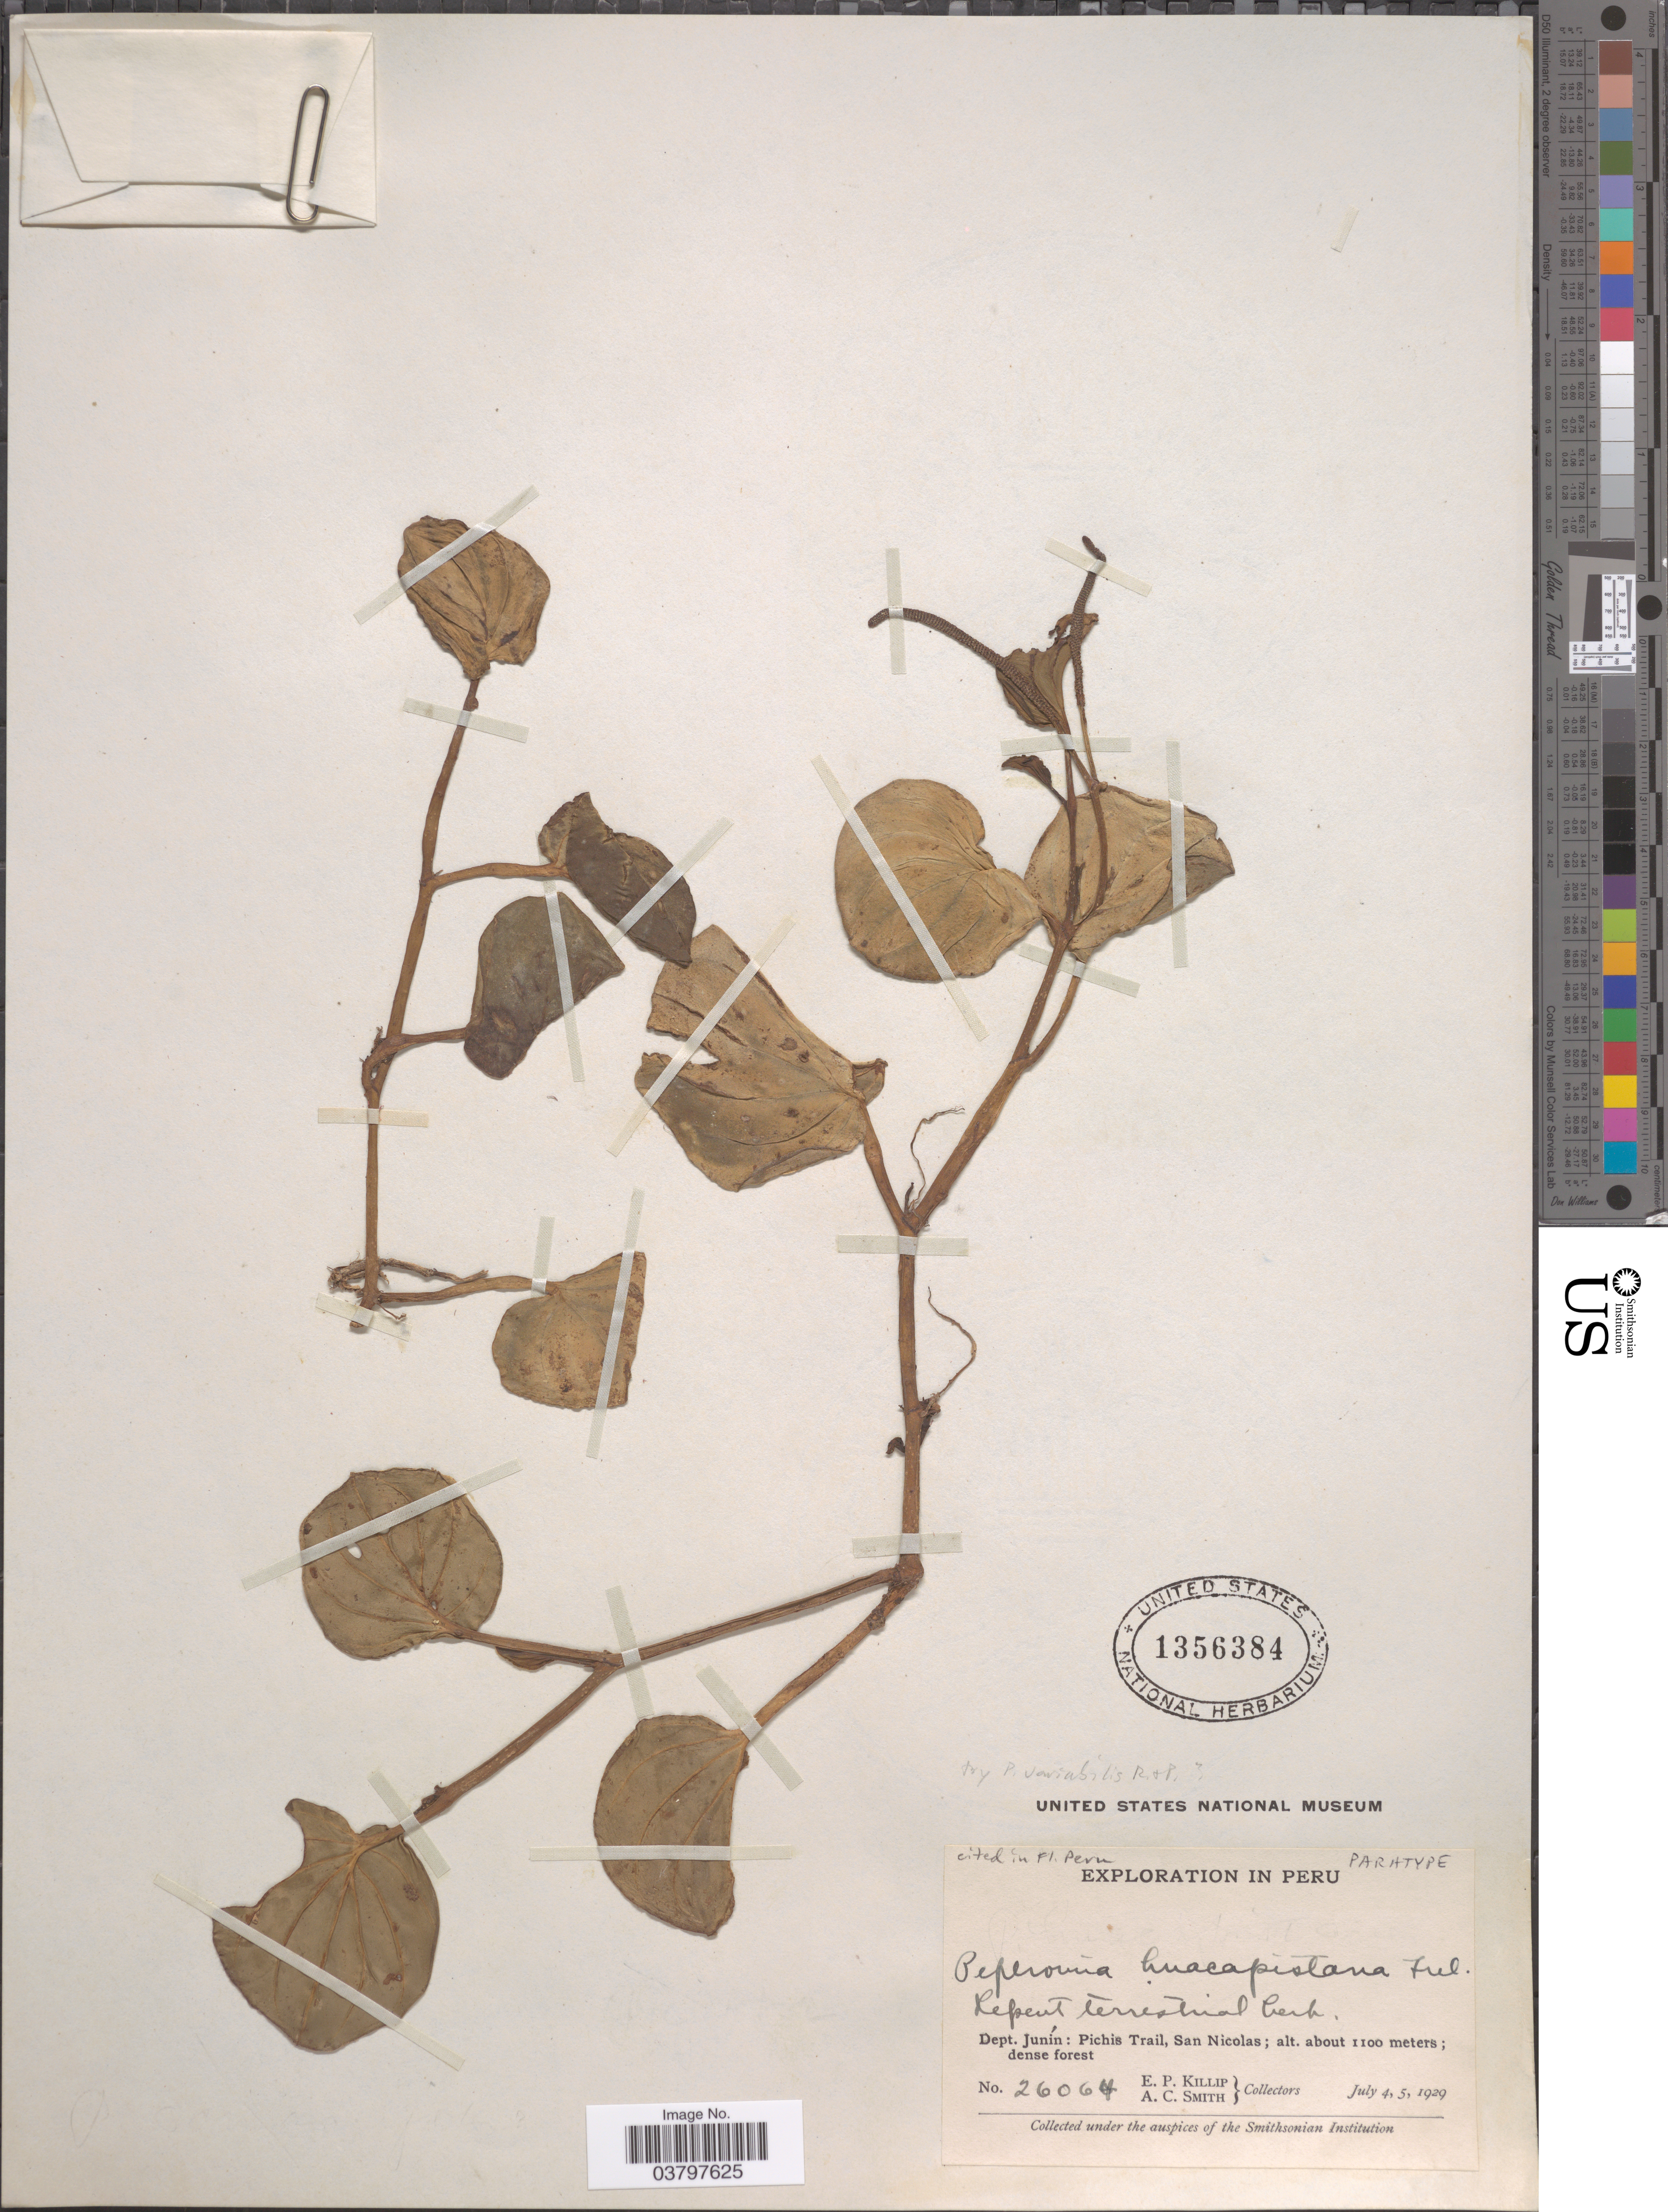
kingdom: Plantae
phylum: Tracheophyta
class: Magnoliopsida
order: Piperales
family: Piperaceae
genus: Peperomia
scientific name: Peperomia huacapistanana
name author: Trel.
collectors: E. P. Killip & A. C. Smith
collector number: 26064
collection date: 1929-07-04/1929-07-05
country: Peru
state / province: Junín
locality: Dept. Junín: Pichis Trail, San Nicolas.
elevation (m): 1100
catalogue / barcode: US 1356384